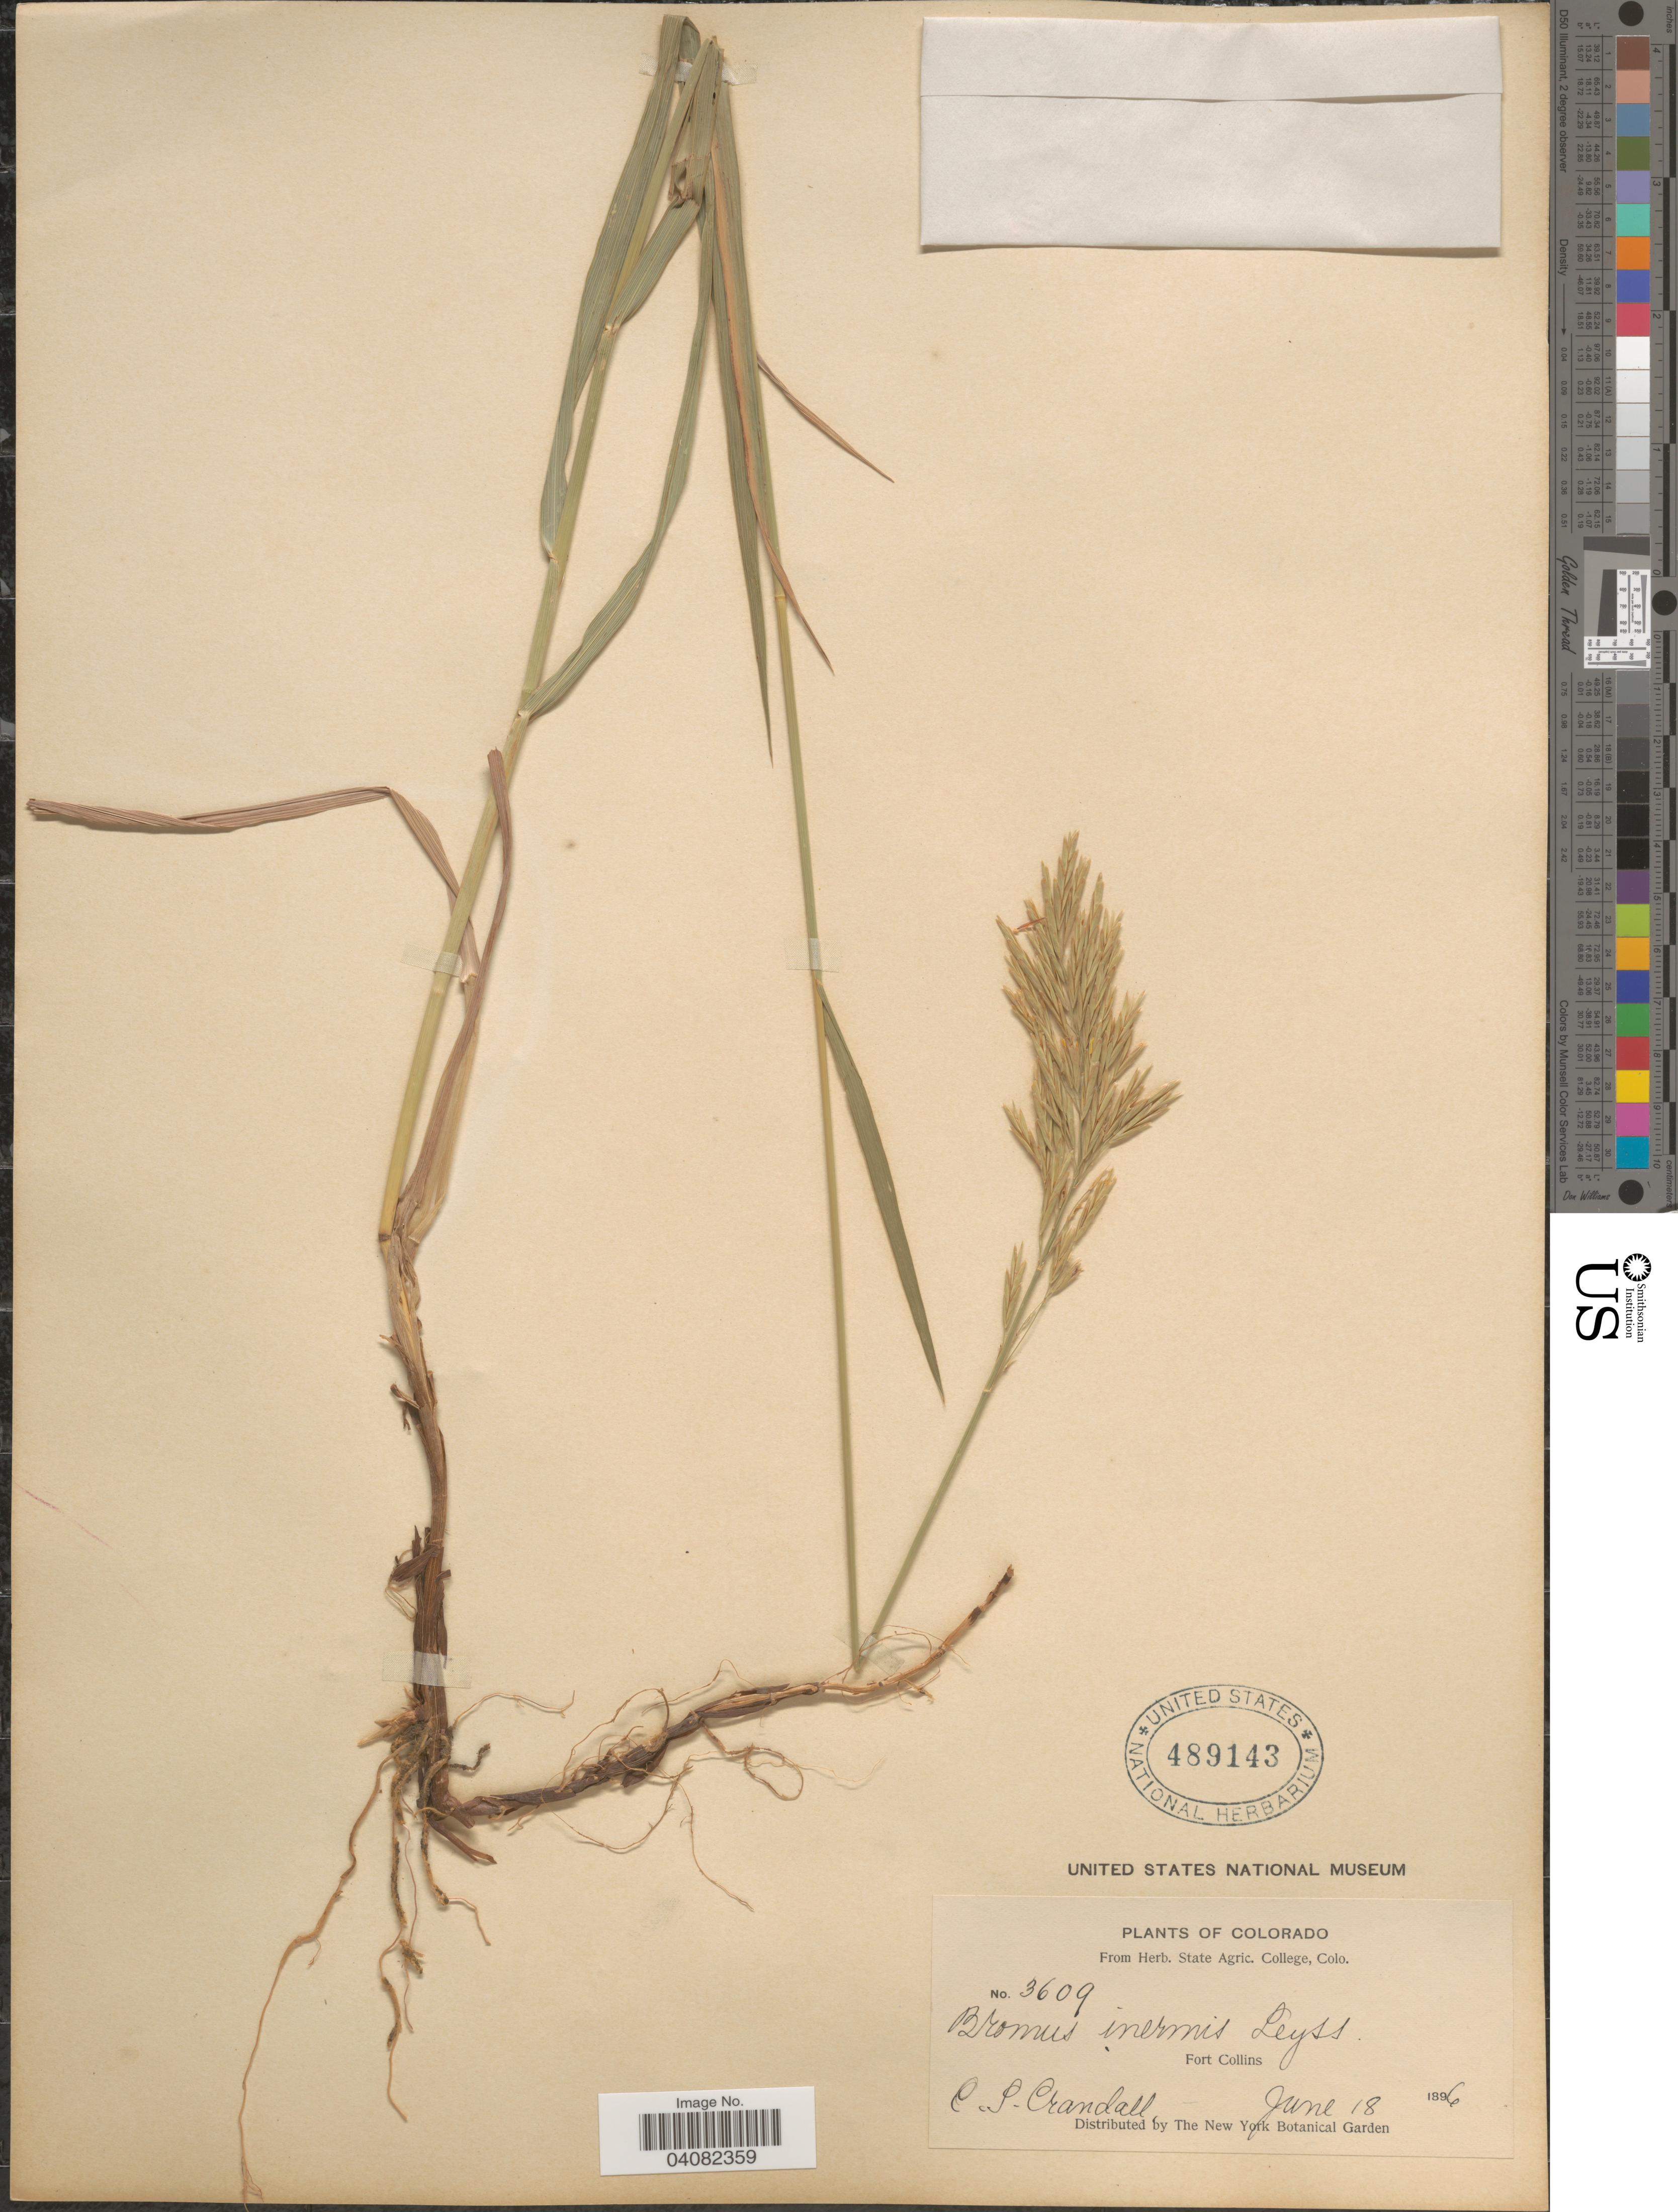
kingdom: Plantae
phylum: Tracheophyta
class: Liliopsida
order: Poales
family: Poaceae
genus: Bromus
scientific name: Bromus inermis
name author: Leyss.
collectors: C. Crandall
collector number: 3609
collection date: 1896-06-18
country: United States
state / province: Colorado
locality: Fort Collins.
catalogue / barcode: US 489143